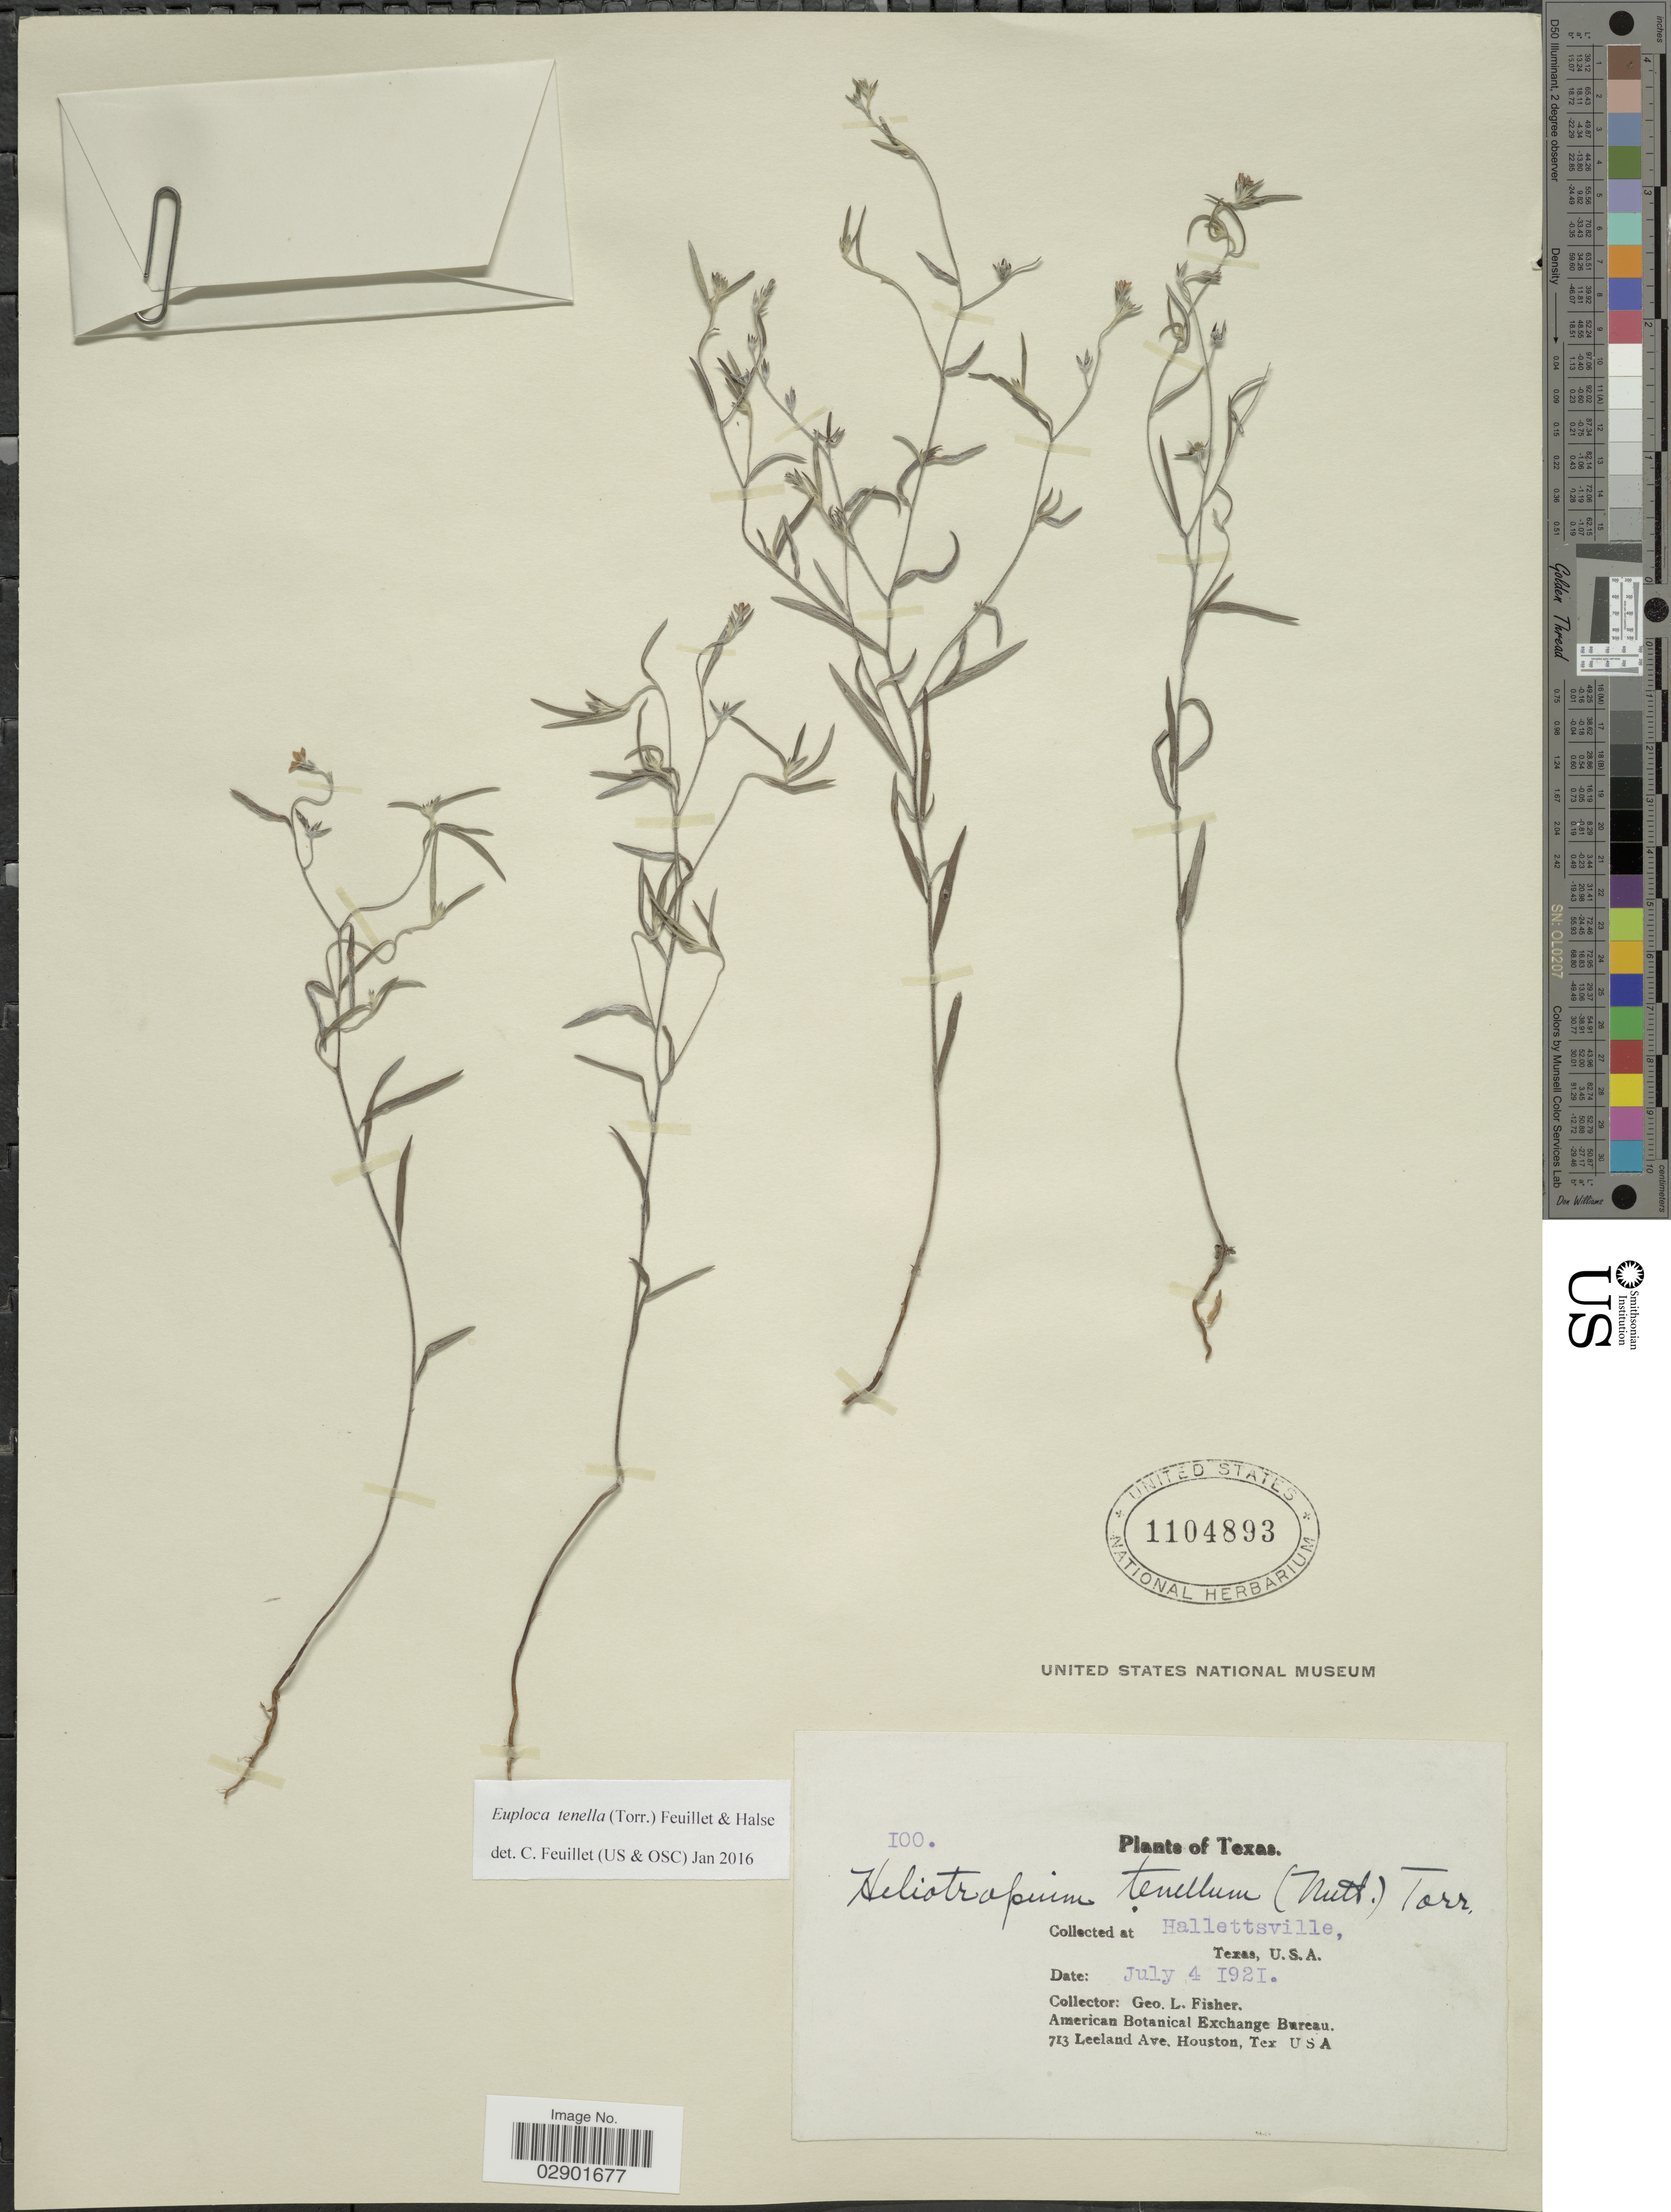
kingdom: Plantae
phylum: Tracheophyta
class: Magnoliopsida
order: Boraginales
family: Heliotropiaceae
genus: Euploca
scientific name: Euploca tenella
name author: (Torr.) Feuillet & Halse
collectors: G. L. Fisher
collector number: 100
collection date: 1921-07-04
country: United States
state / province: Texas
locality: Hallettsville.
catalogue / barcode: US 1104893